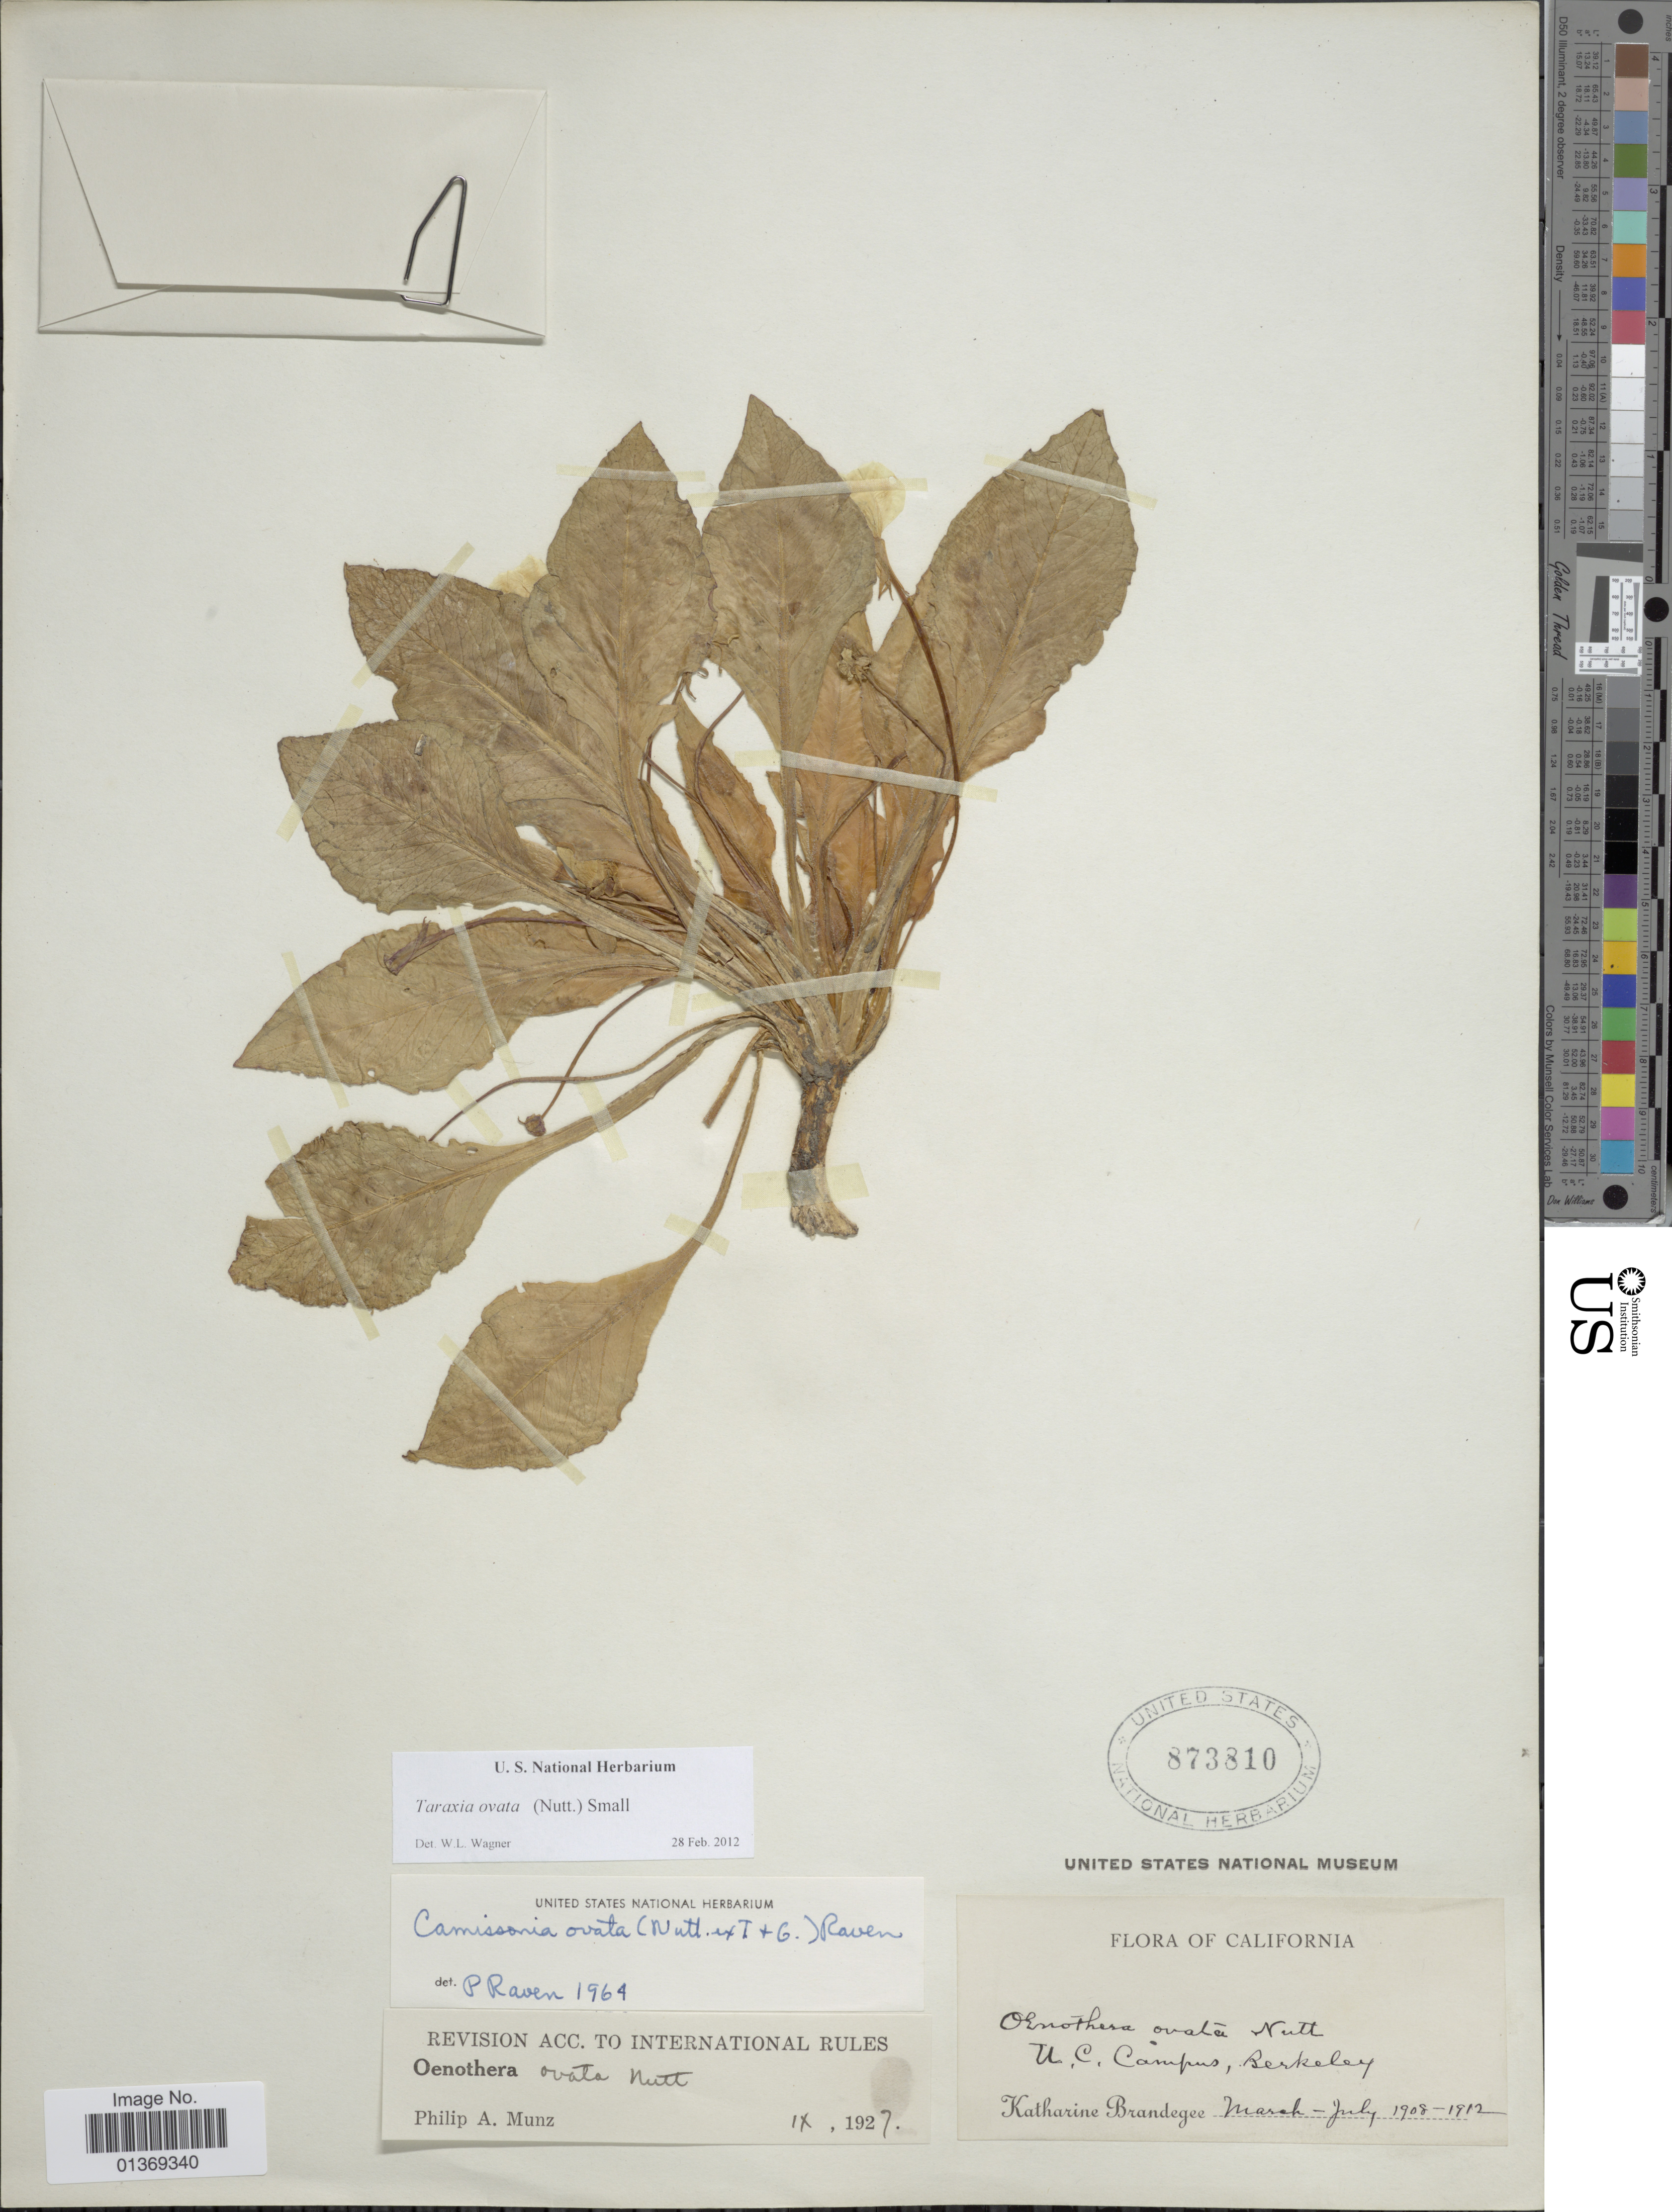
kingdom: Plantae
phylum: Tracheophyta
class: Magnoliopsida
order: Myrtales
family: Onagraceae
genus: Taraxia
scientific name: Taraxia ovata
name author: (Nutt.) Small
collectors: M. K. Brandegee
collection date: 1908-03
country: United States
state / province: California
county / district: Alameda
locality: U.C. Campus, Berkeley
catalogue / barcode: US 873810